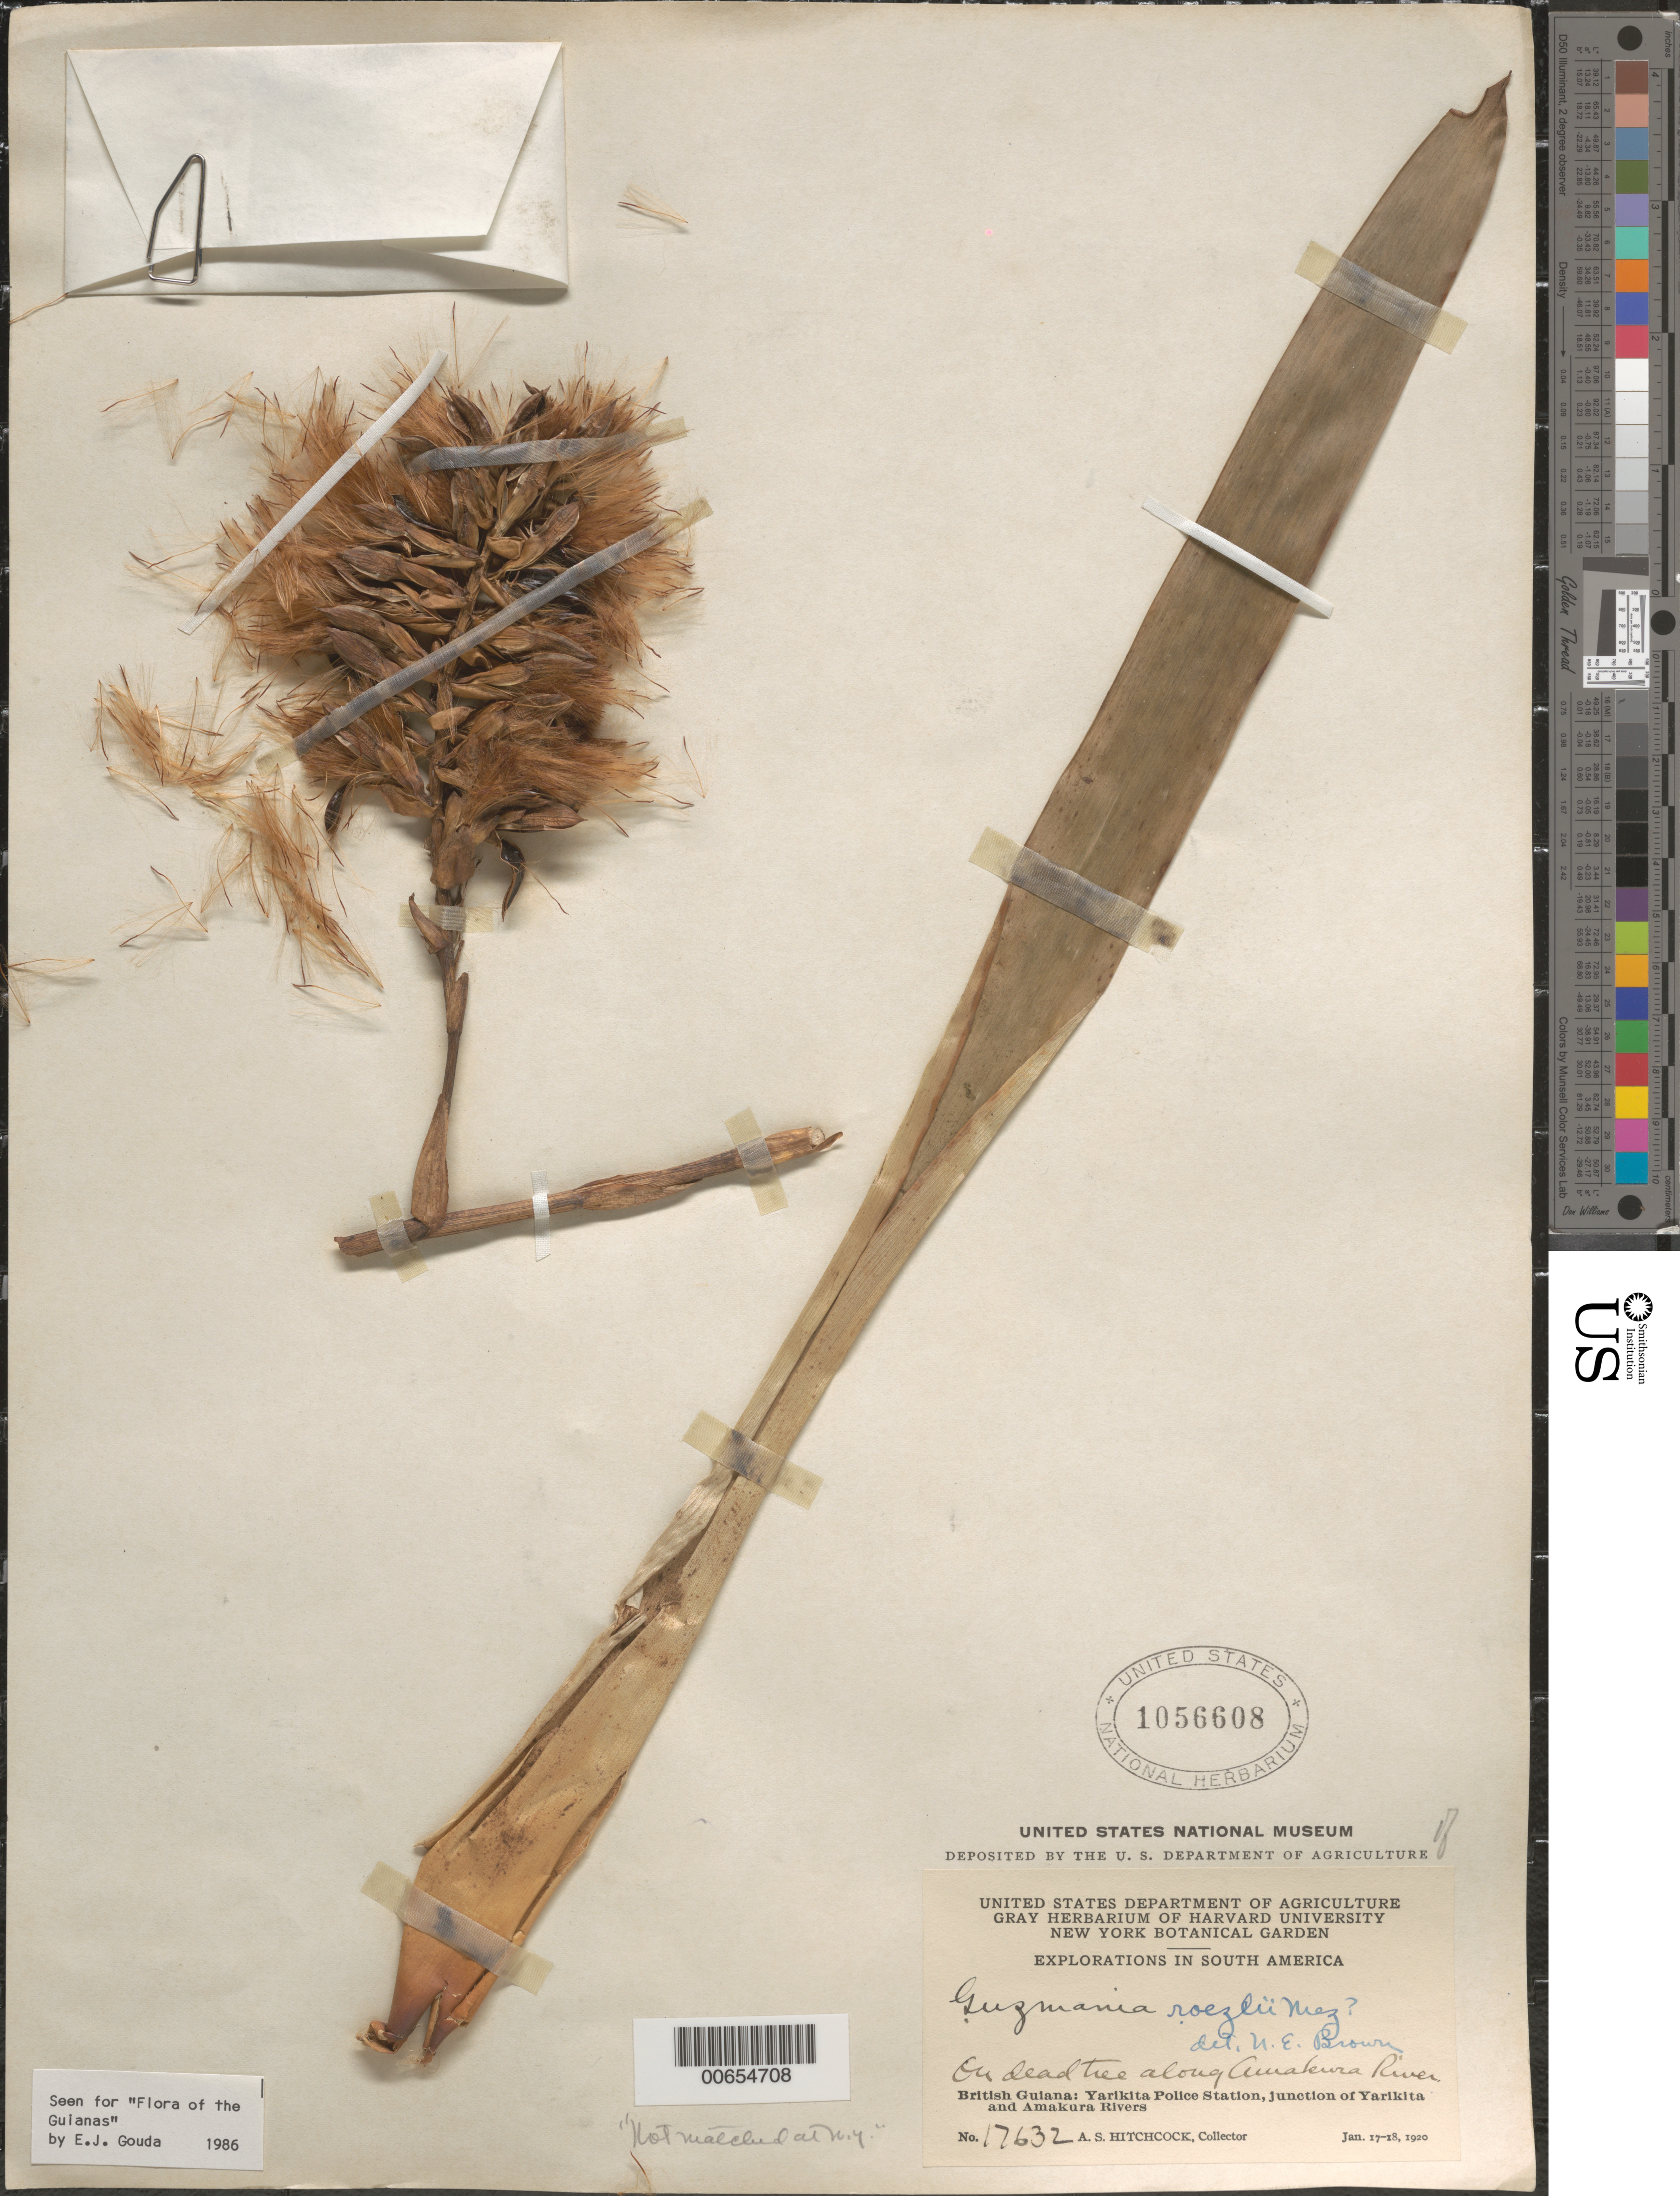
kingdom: Plantae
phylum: Tracheophyta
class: Liliopsida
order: Poales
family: Bromeliaceae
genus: Guzmania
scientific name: Guzmania roezlii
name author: (É. Morren) Mez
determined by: Gouda, E. J.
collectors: A. S. Hitchcock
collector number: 17632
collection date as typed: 17-Jan-20 to 18-Jan-20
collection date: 1920-01-17/1920-01-18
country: Guyana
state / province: Barima-Waini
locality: Yarikita Police Sta., junct. of Yarikita & Amakura Rivers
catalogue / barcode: US 1056608